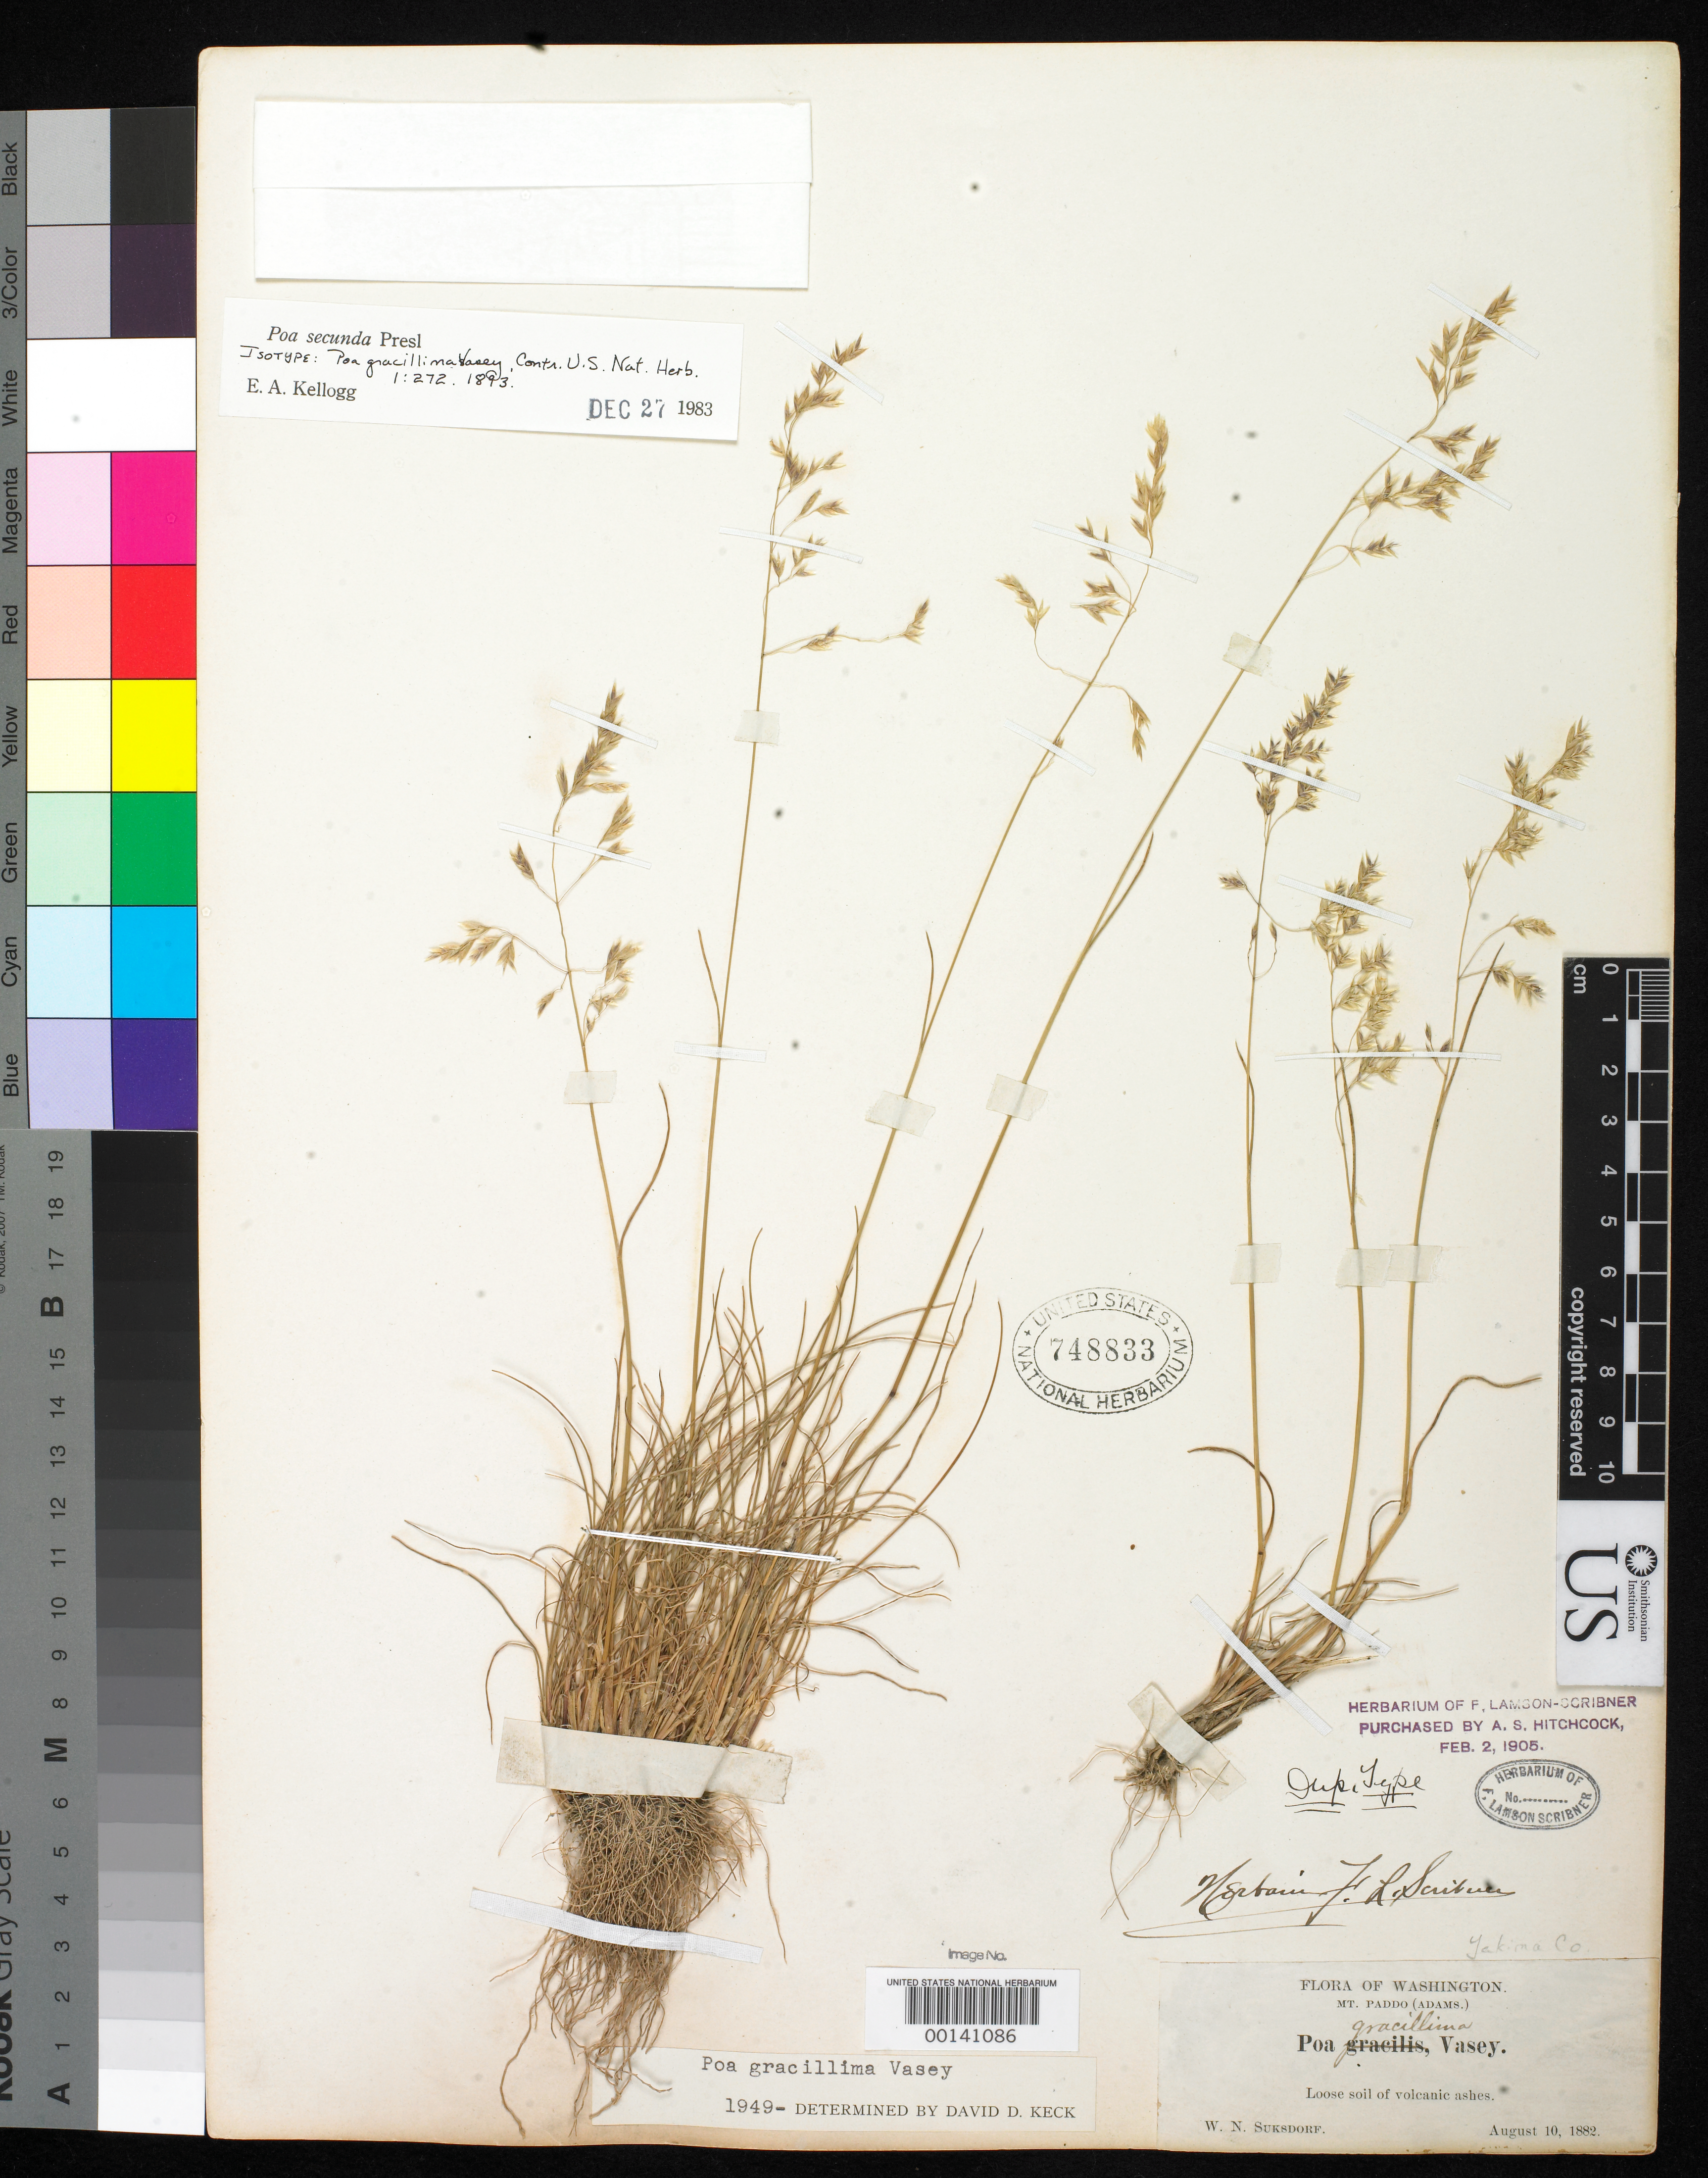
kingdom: Plantae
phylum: Tracheophyta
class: Liliopsida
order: Poales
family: Poaceae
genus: Poa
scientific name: Poa gracillima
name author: Vasey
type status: Isotype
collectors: W. N. Suksdorf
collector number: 33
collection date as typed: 10 Aug 1882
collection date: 1882-08-10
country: United States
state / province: Washington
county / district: Yakima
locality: Mt. Adams.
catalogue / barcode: US 748833